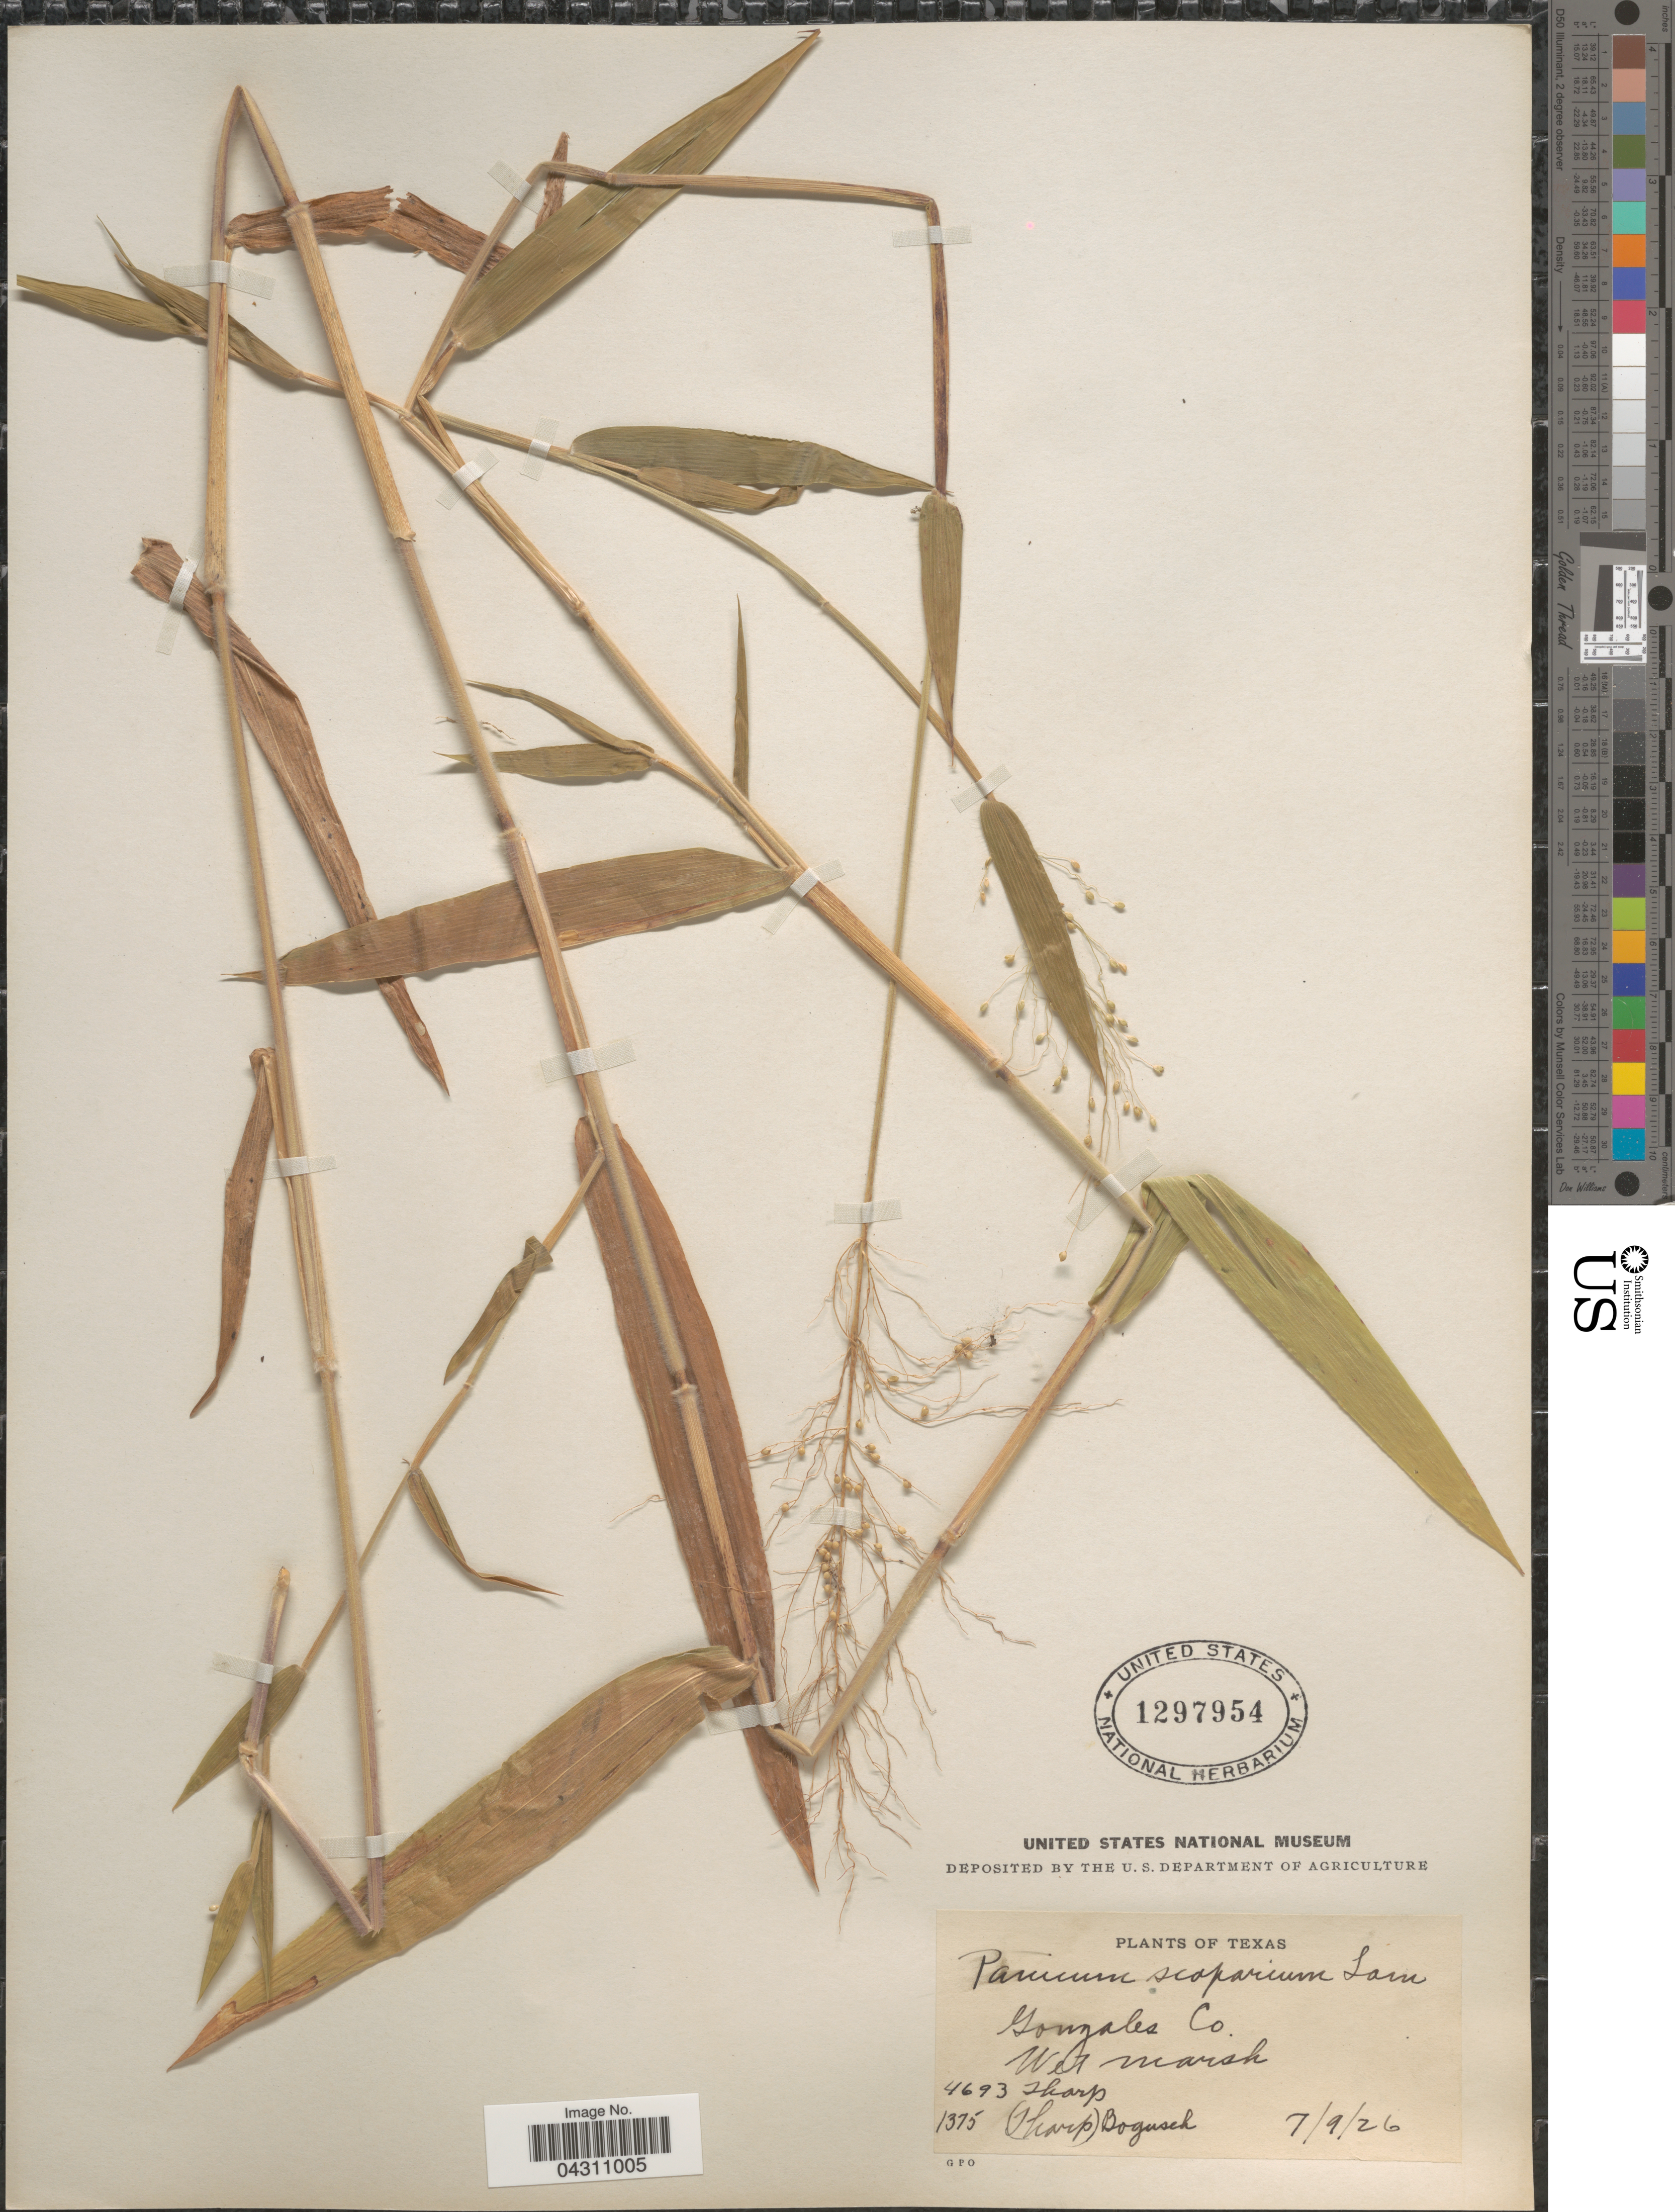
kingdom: Plantae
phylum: Tracheophyta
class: Liliopsida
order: Poales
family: Poaceae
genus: Dichanthelium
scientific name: Dichanthelium scoparium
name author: (Lam.) Gould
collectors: Sharp & Bogusch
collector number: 4693/1375?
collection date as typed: Transcribed d/m/y: 9/7/26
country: United States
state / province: Texas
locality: Gonzales Co. Wet marsh.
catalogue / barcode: US 1297954